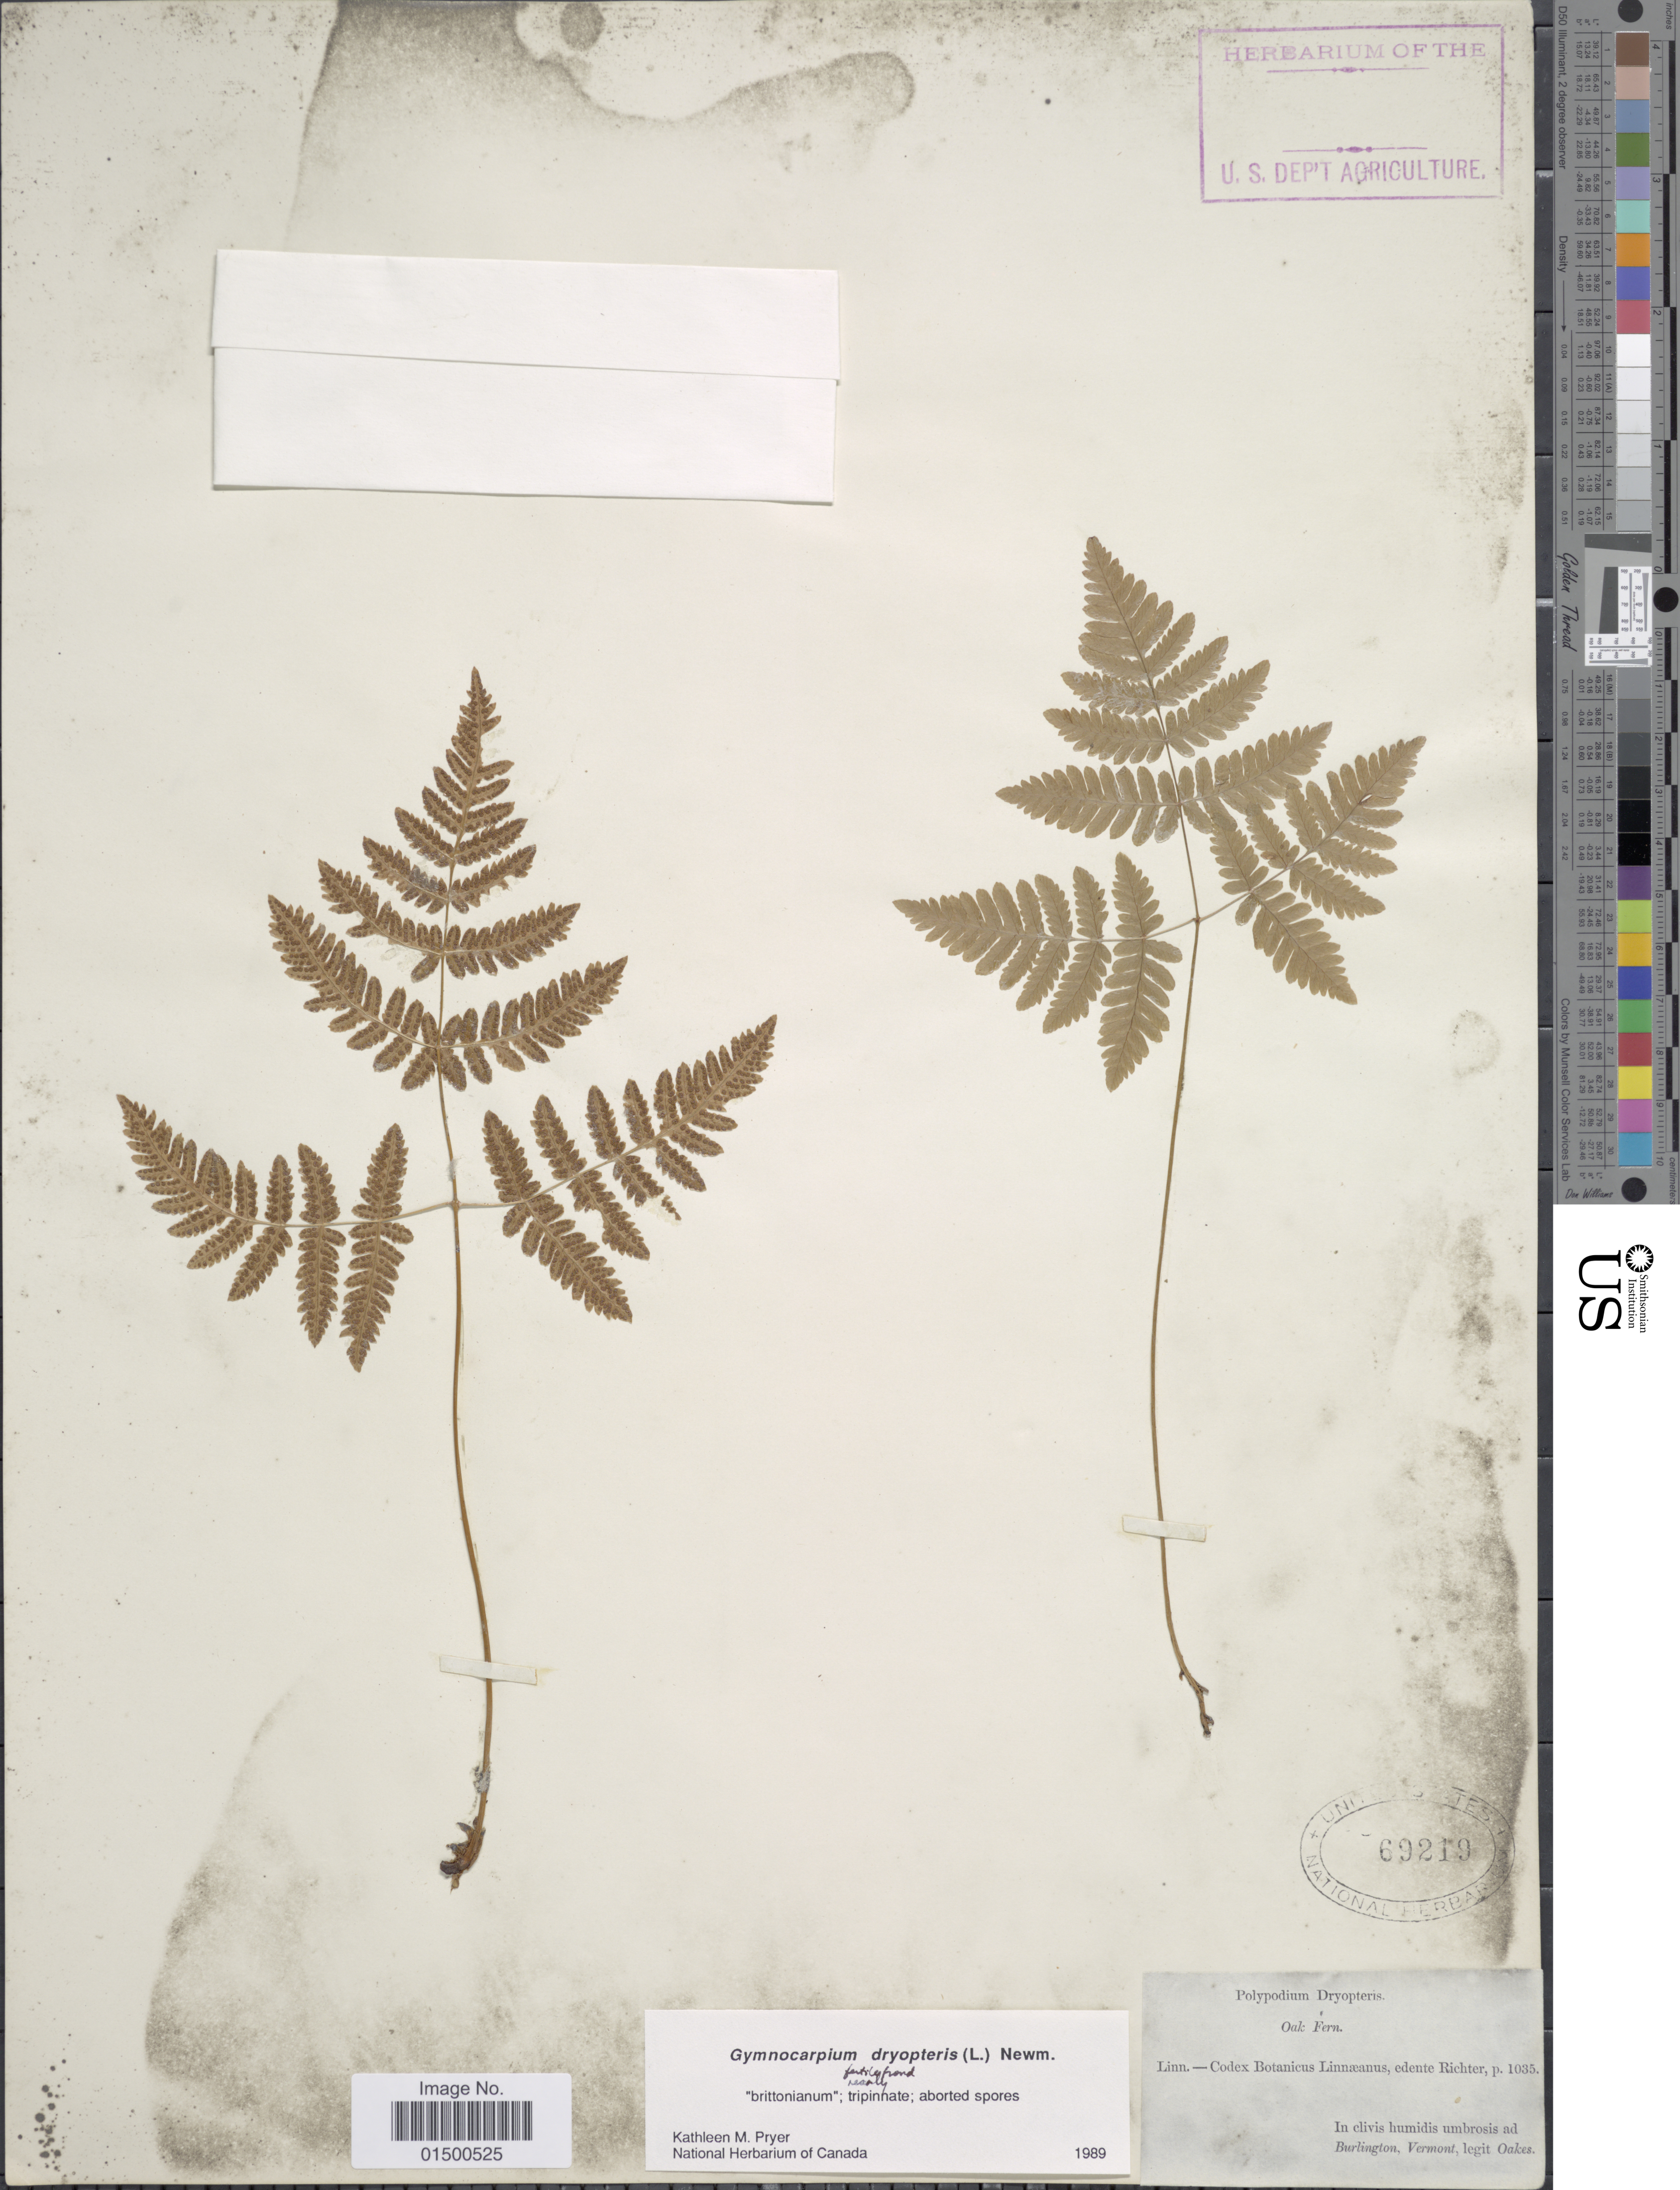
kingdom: Plantae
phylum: Tracheophyta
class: Polypodiopsida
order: Polypodiales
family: Cystopteridaceae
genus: Gymnocarpium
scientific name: Gymnocarpium dryopteris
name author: (L.) Newman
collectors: -. Oakes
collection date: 1989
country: United States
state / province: Vermont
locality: Burlington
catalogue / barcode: US 69219